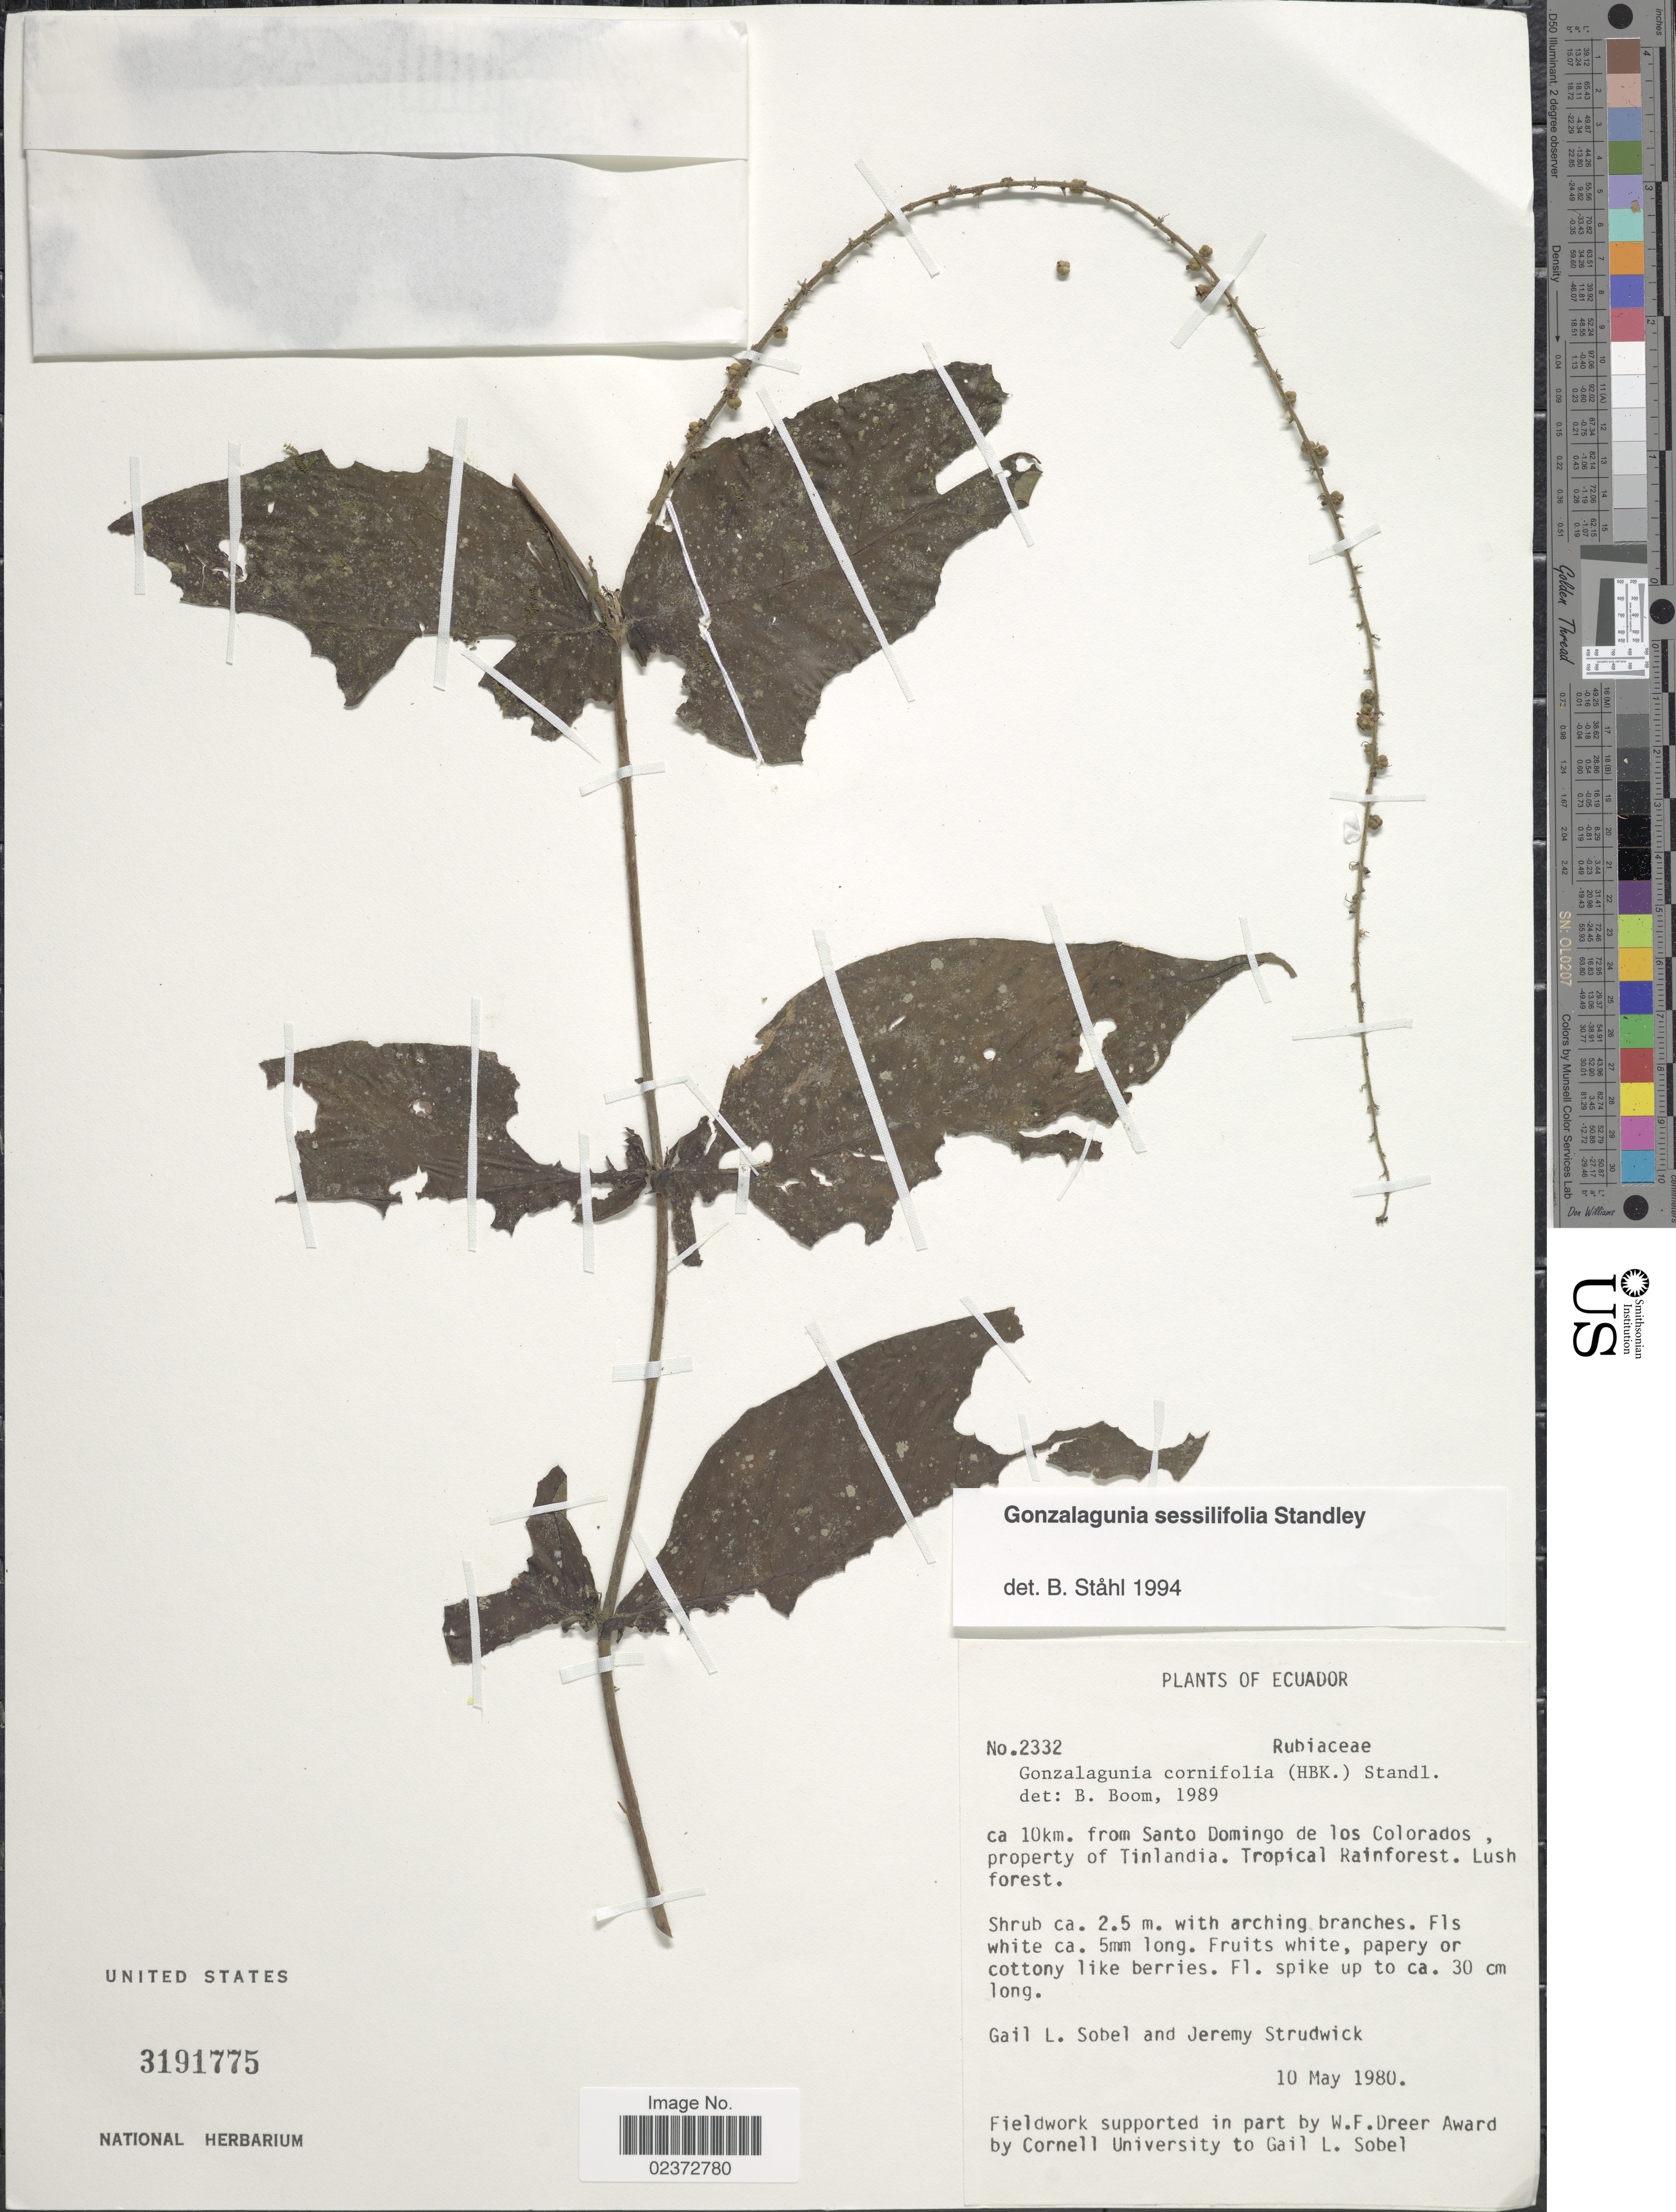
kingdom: Plantae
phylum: Tracheophyta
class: Magnoliopsida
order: Gentianales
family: Rubiaceae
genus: Gonzalagunia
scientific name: Gonzalagunia sessilifolia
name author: Standl.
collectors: G. L. Sobel & J. J. Strudwick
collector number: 2332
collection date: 1980-05-10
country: Ecuador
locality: Ca 10km. from Santo Domingo de los Colorados, property of Tinlandia. TRopical Rainforest. Lush forest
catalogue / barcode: US 3191775